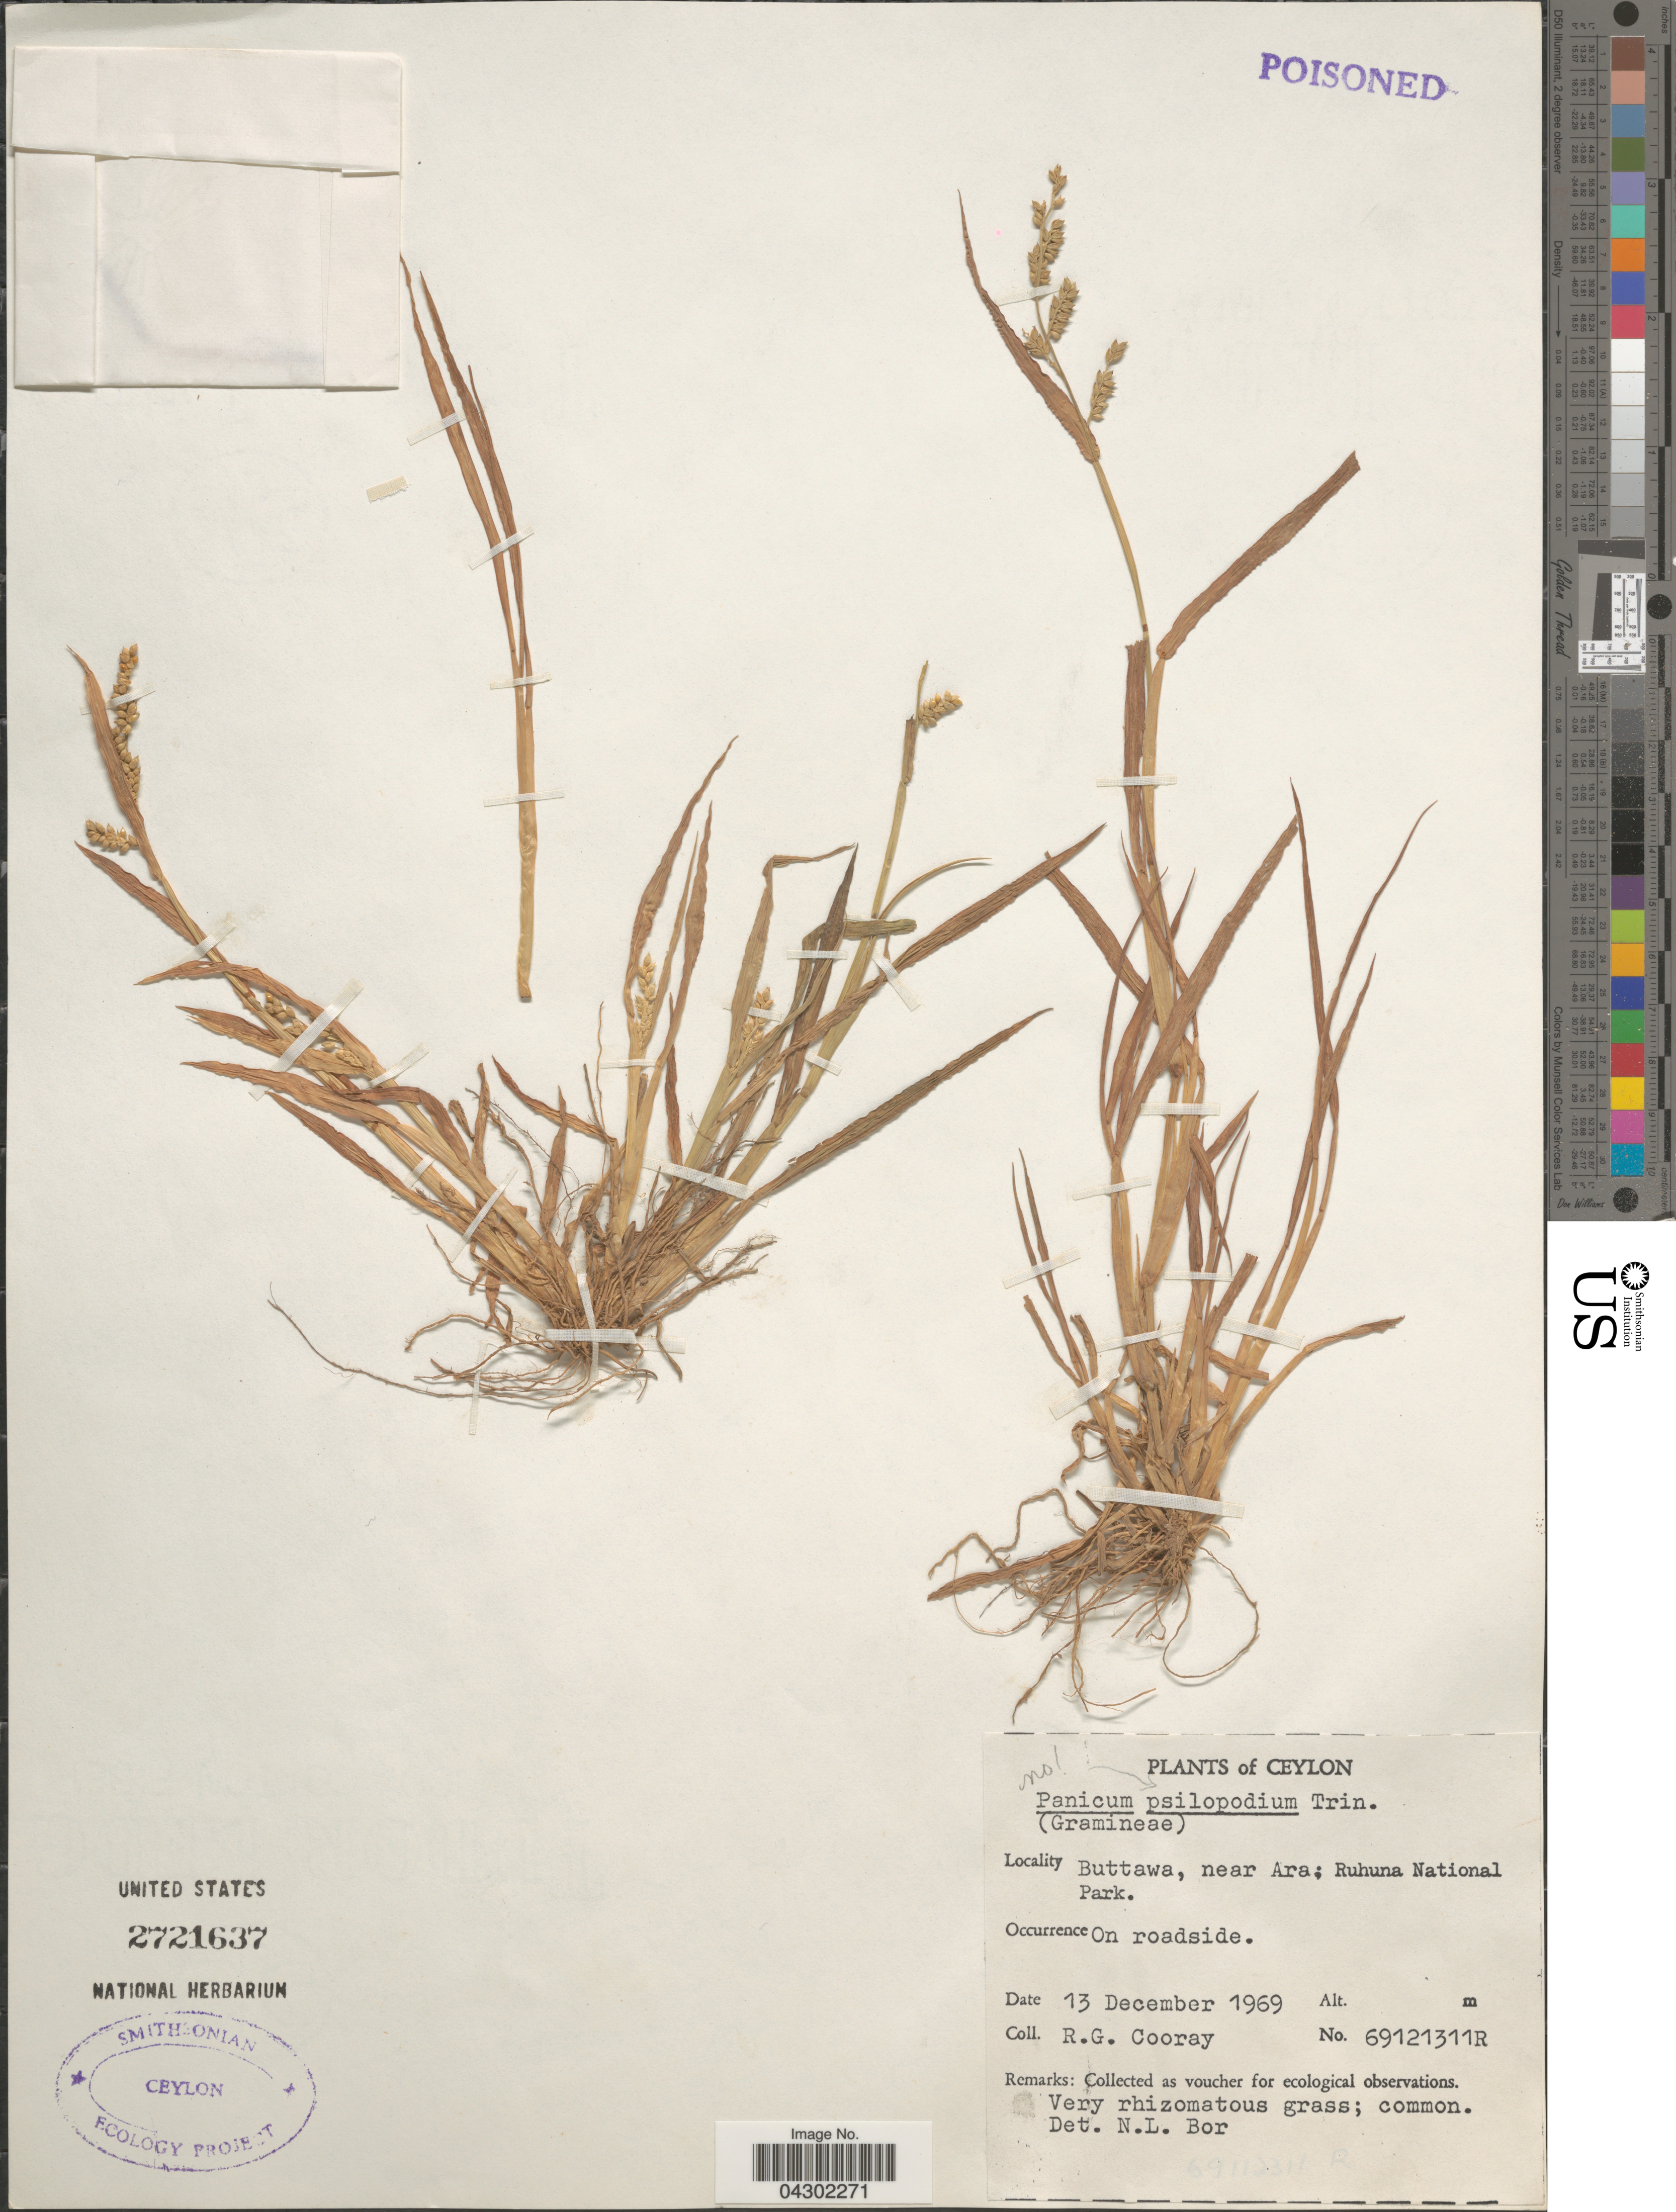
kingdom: Plantae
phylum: Tracheophyta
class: Liliopsida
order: Poales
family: Poaceae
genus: Panicum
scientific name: Panicum sumatrense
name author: P. Roth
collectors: R. Cooray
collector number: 69121311R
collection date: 1969-12-13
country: Sri Lanka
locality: Ceylon. Buttawa, near Ara; Ruhuna National Park.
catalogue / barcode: US 2721637